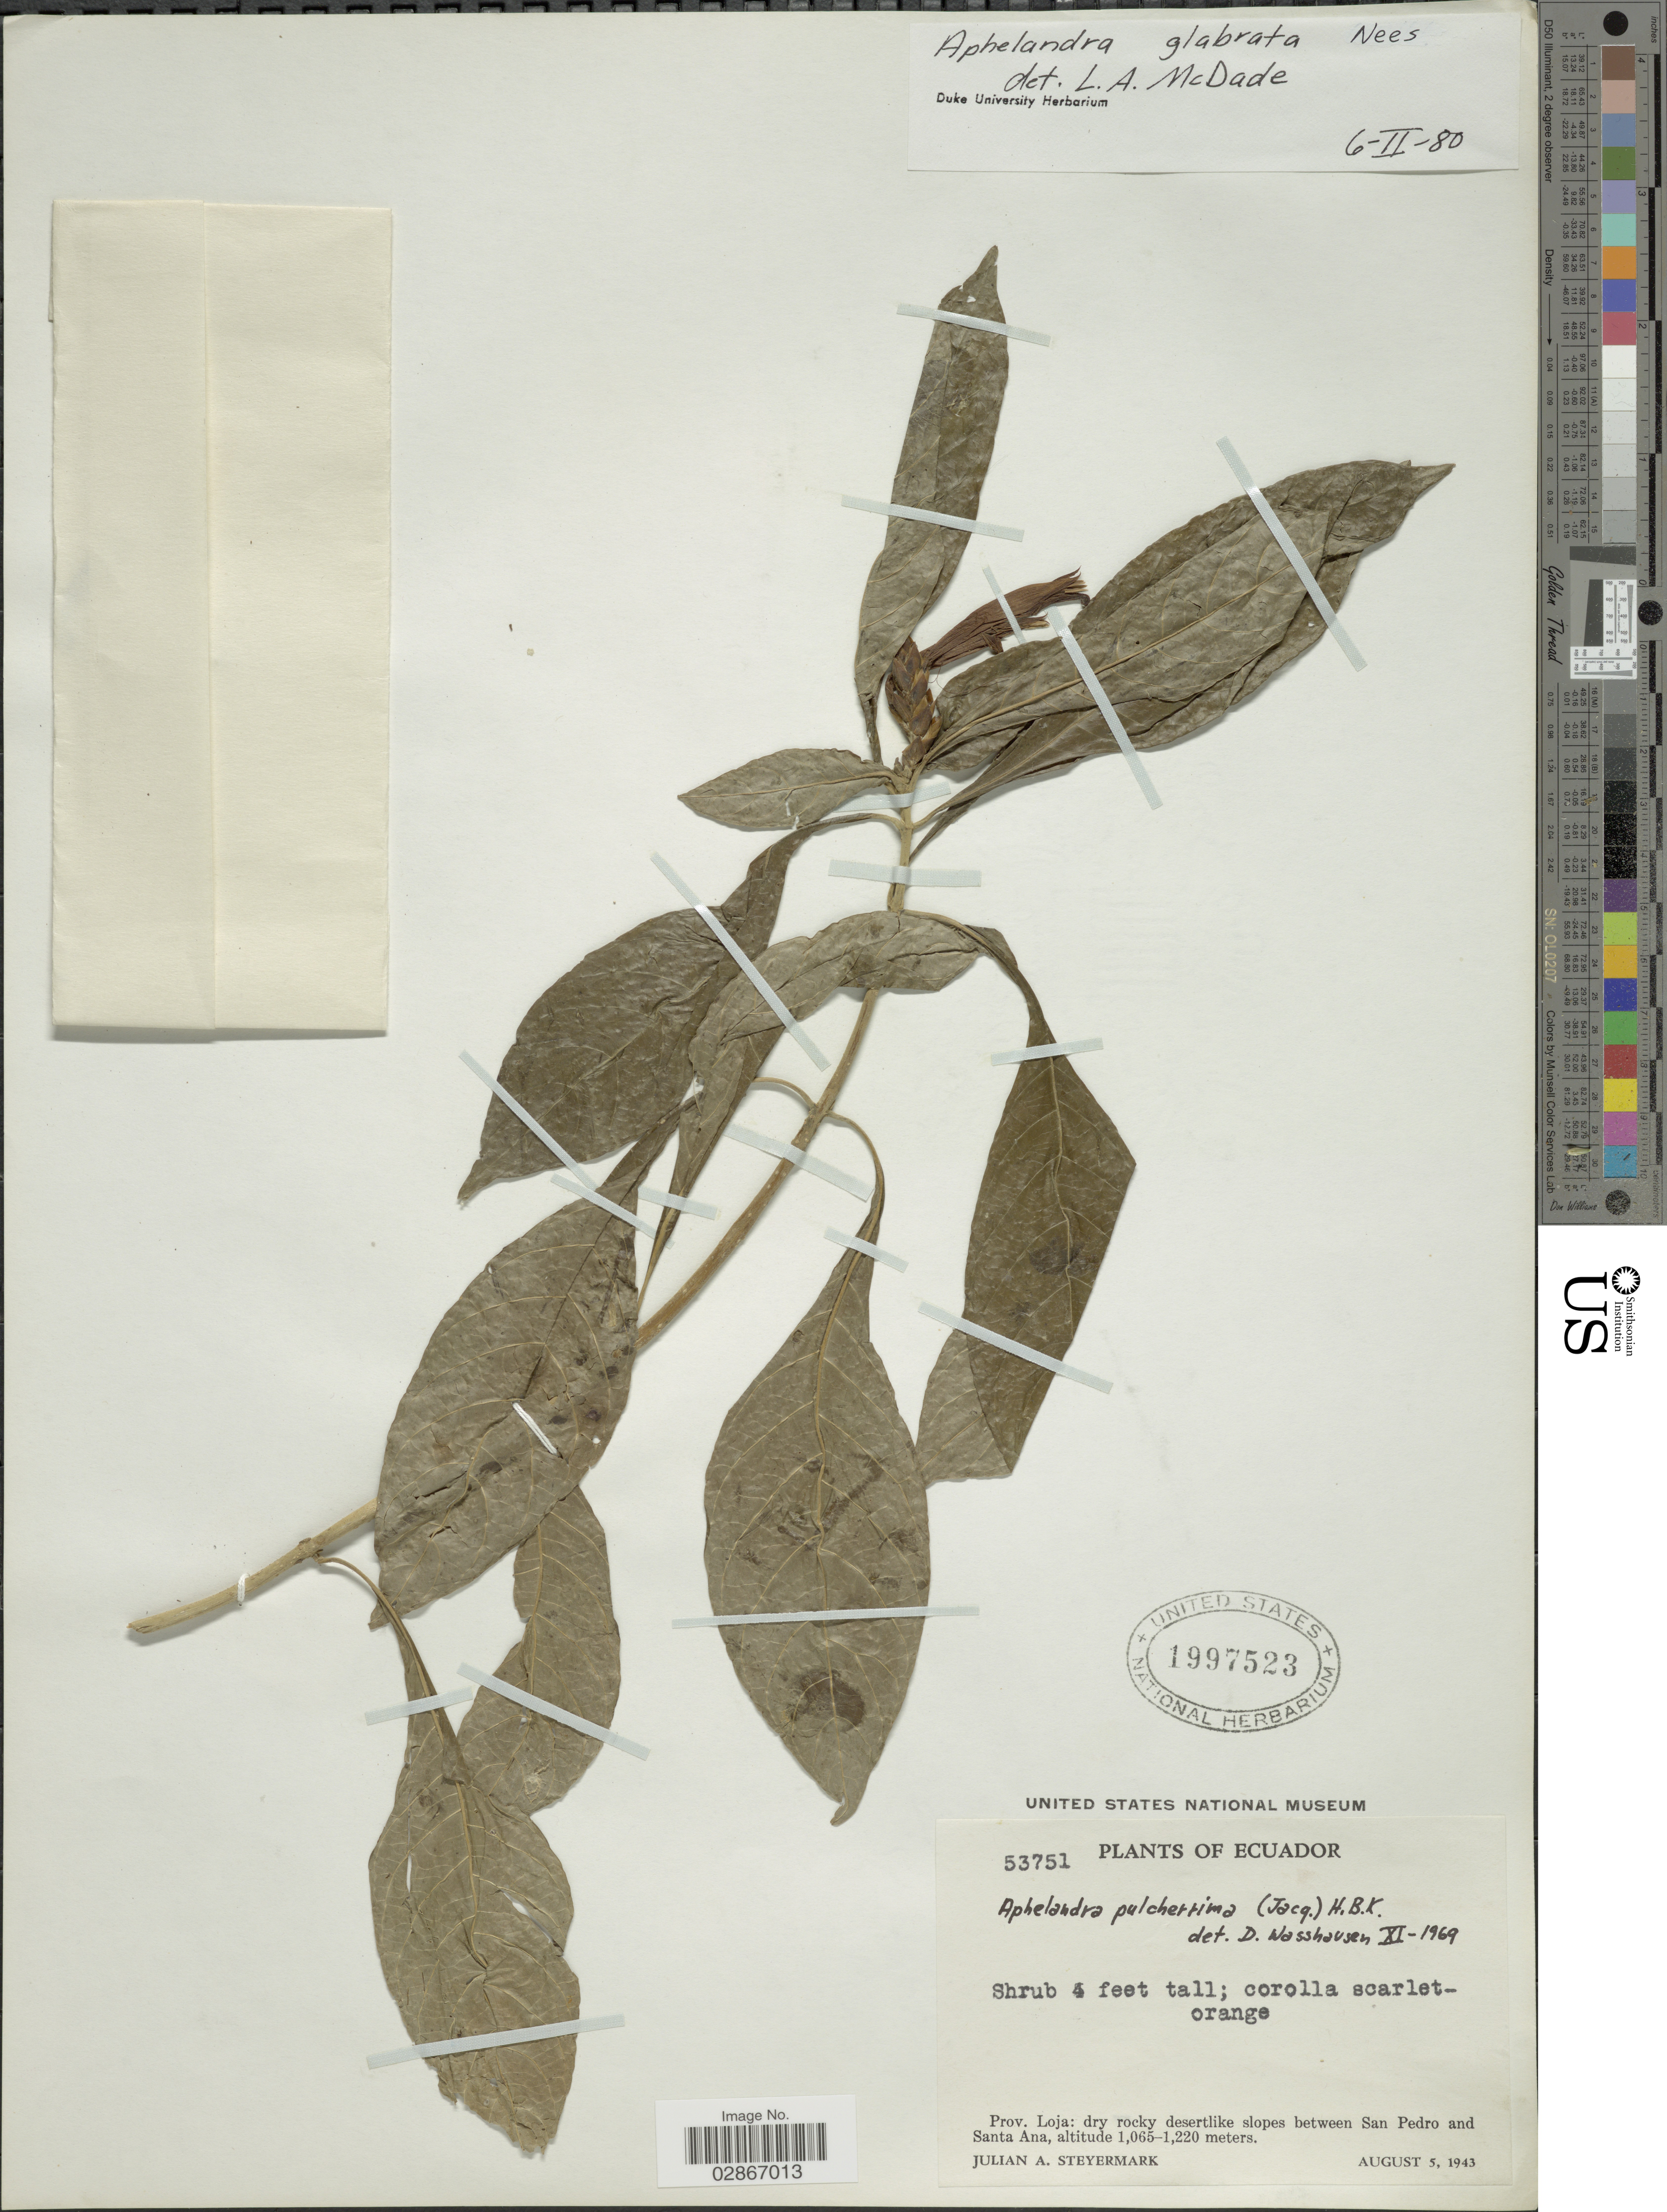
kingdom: Plantae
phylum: Tracheophyta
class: Magnoliopsida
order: Lamiales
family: Acanthaceae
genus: Aphelandra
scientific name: Aphelandra glabrata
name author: Willd. ex Nees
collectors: J. Steyermark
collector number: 53751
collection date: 1943-08-05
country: Ecuador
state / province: Loja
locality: Dry rocky desertlike slopes between San Pedro and Santa Ana.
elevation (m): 1065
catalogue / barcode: US 1997523